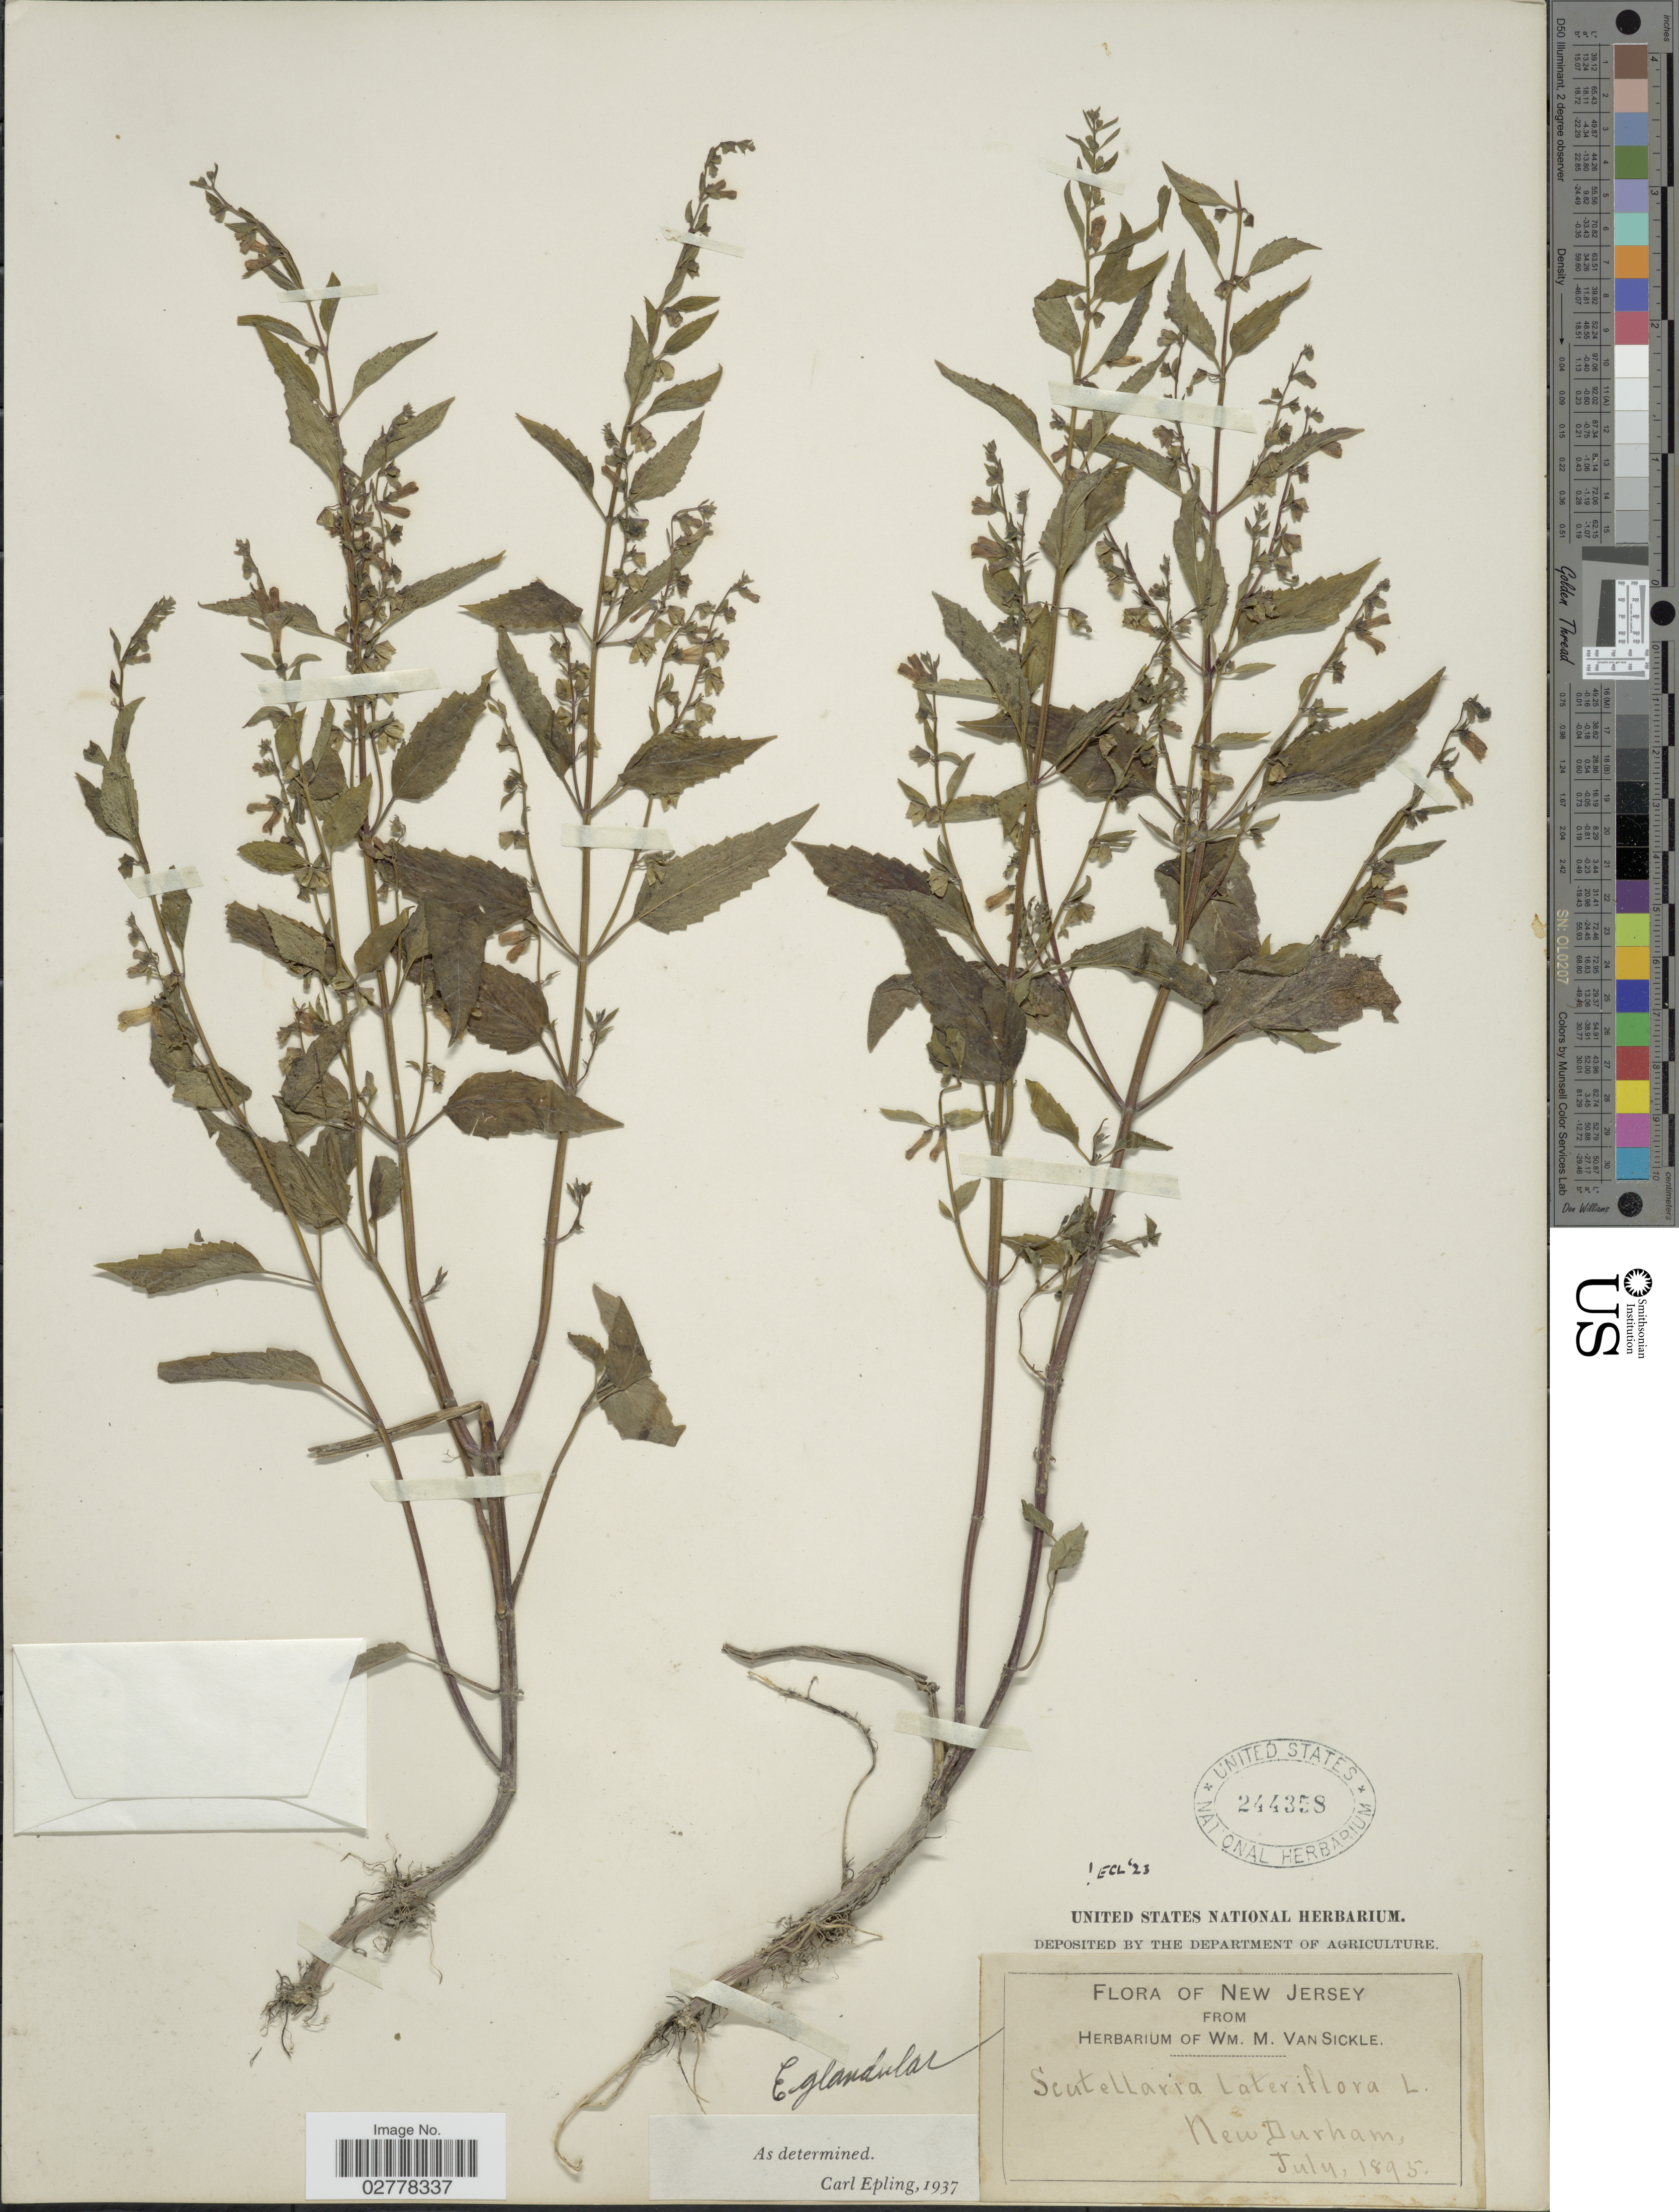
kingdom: Plantae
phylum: Tracheophyta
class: Magnoliopsida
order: Lamiales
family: Lamiaceae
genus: Scutellaria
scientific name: Scutellaria lateriflora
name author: L.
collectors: ex herb. Wm. M. Van Sickle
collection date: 1895-07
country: United States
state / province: New Jersey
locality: New Durham.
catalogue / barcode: US 244358